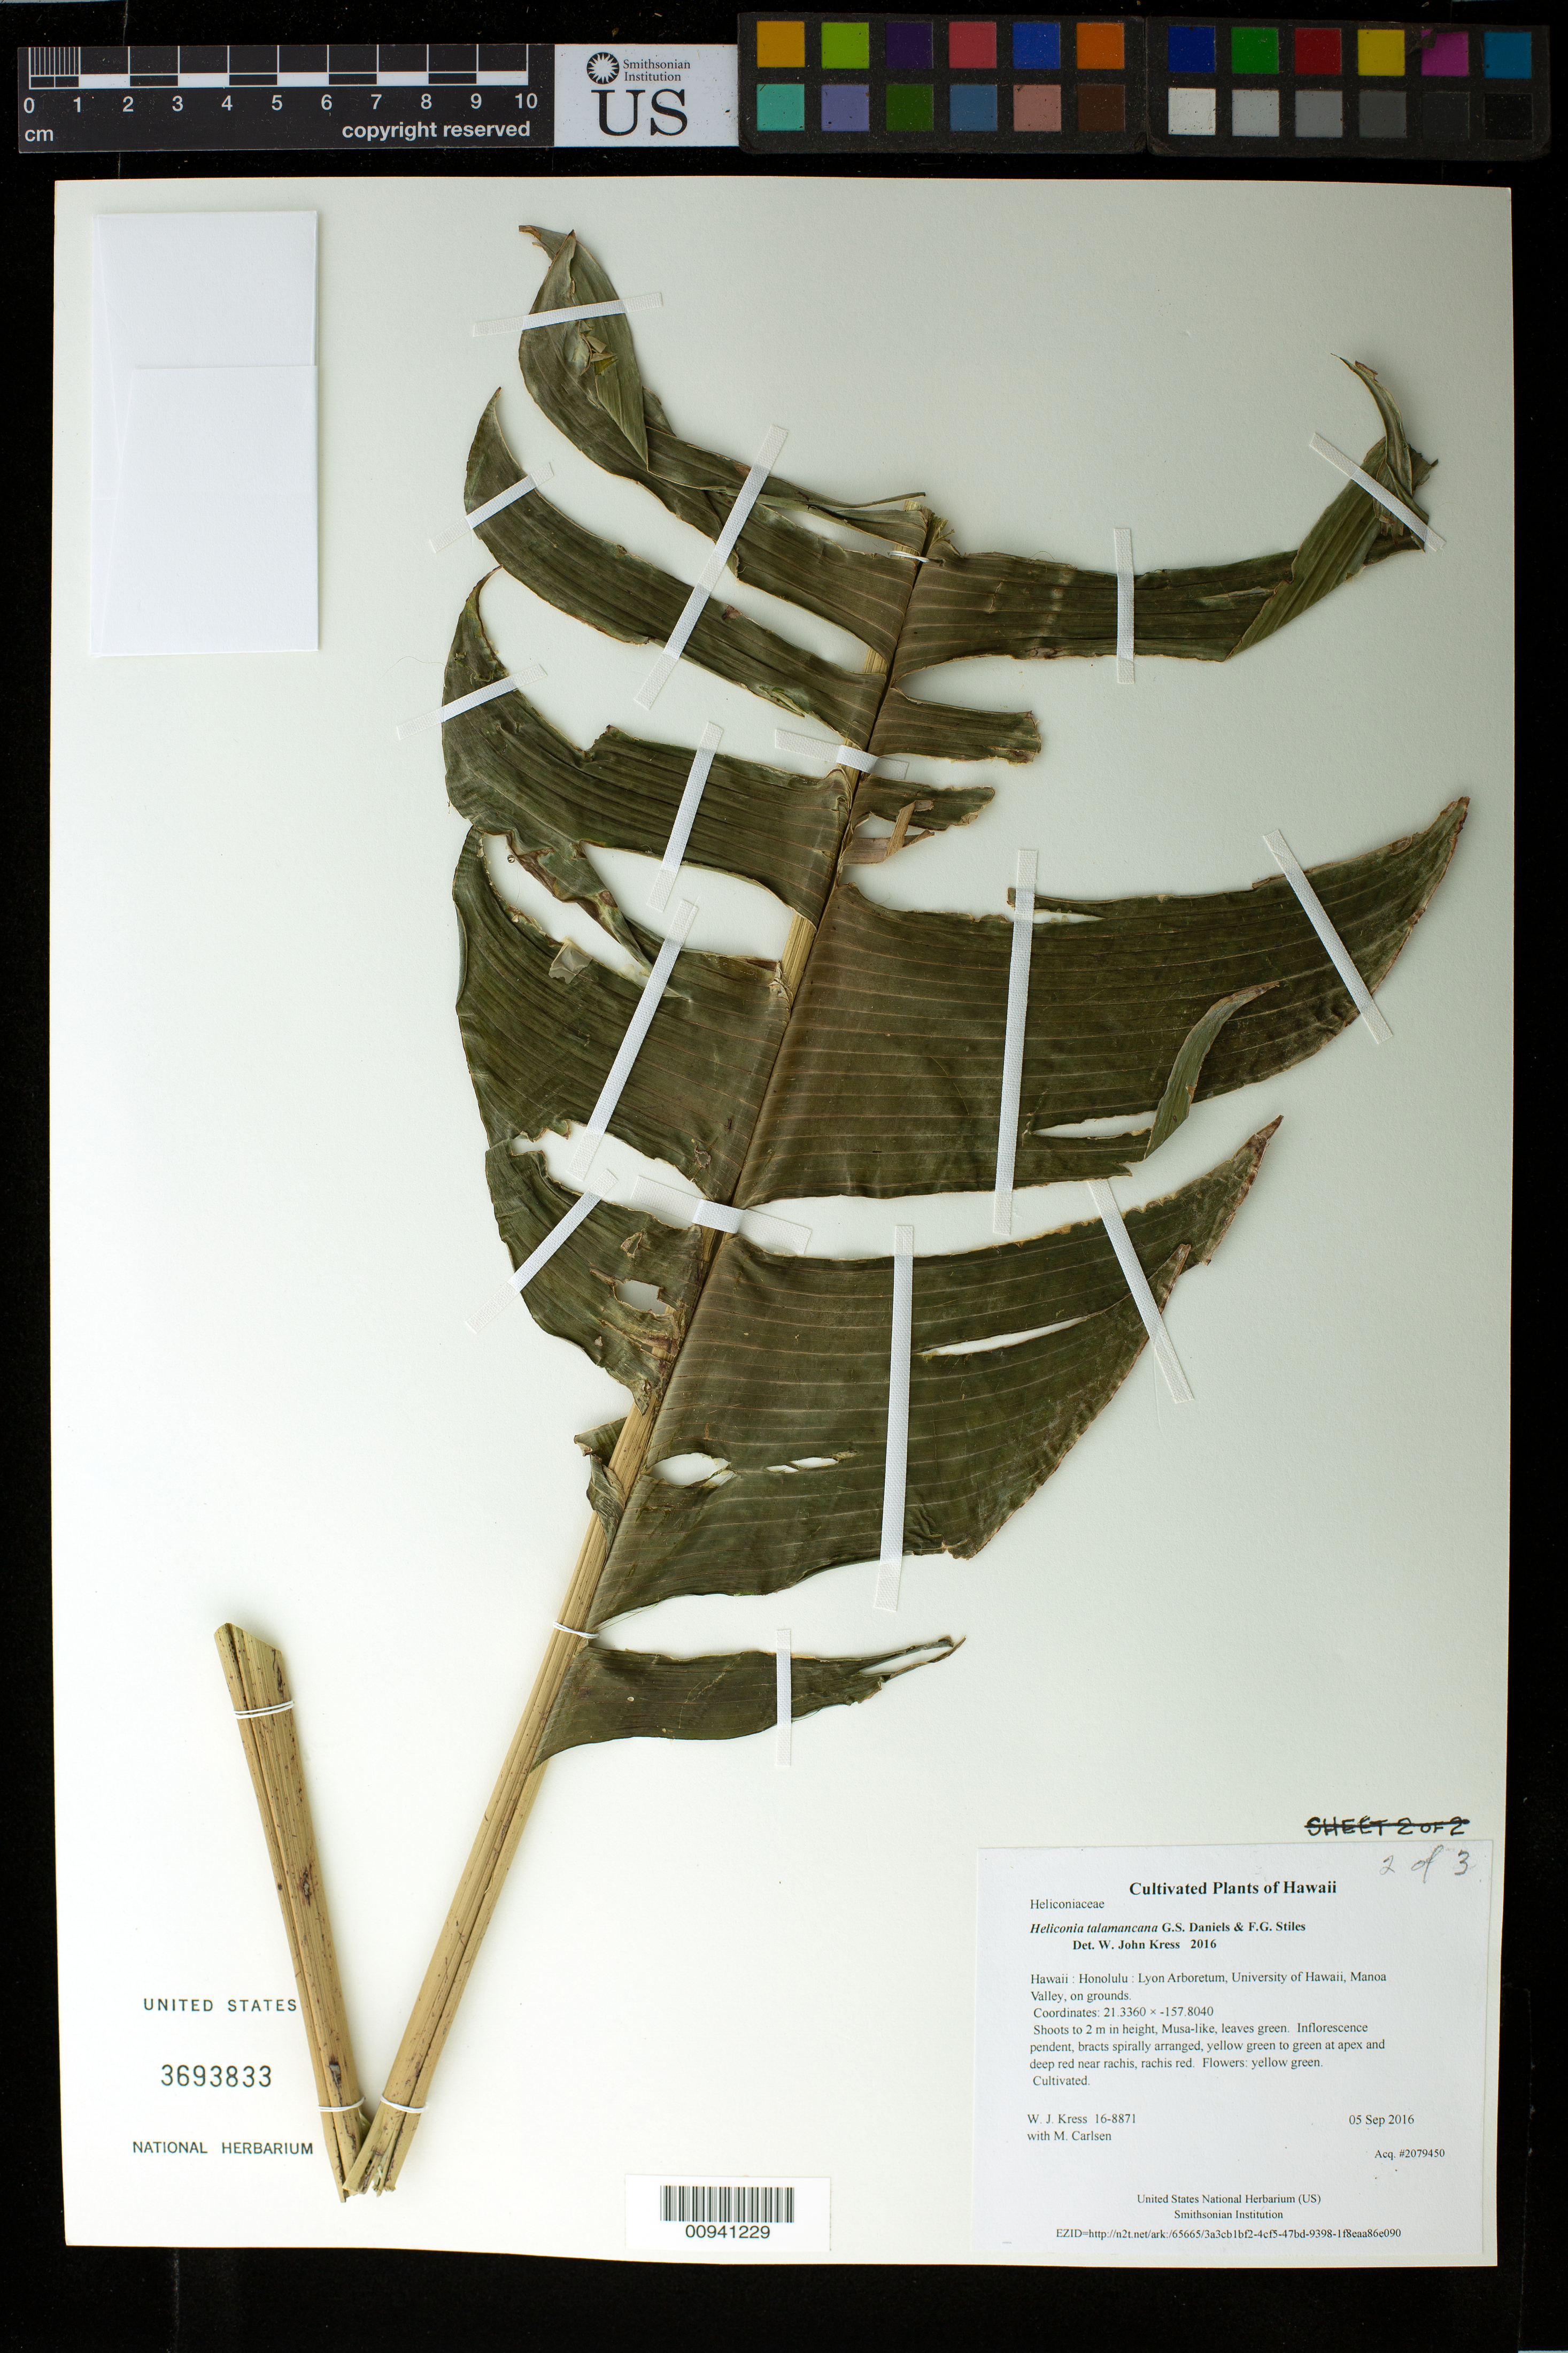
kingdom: Plantae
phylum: Tracheophyta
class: Liliopsida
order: Zingiberales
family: Heliconiaceae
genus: Heliconia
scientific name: Heliconia talamancana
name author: G.S. Daniels & F.G. Stiles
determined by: Kress, W. J., (US), Smithsonian Institution - National Museum of Natural History (UNITED STATES)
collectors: W. J. Kress & M. M. Carlsen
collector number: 16-8871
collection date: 2016-09-05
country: United States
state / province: Hawaii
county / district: Honolulu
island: Oahu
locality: Lyon Arboretum, University of Hawaii, Manoa Valley, on grounds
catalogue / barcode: US 3693833